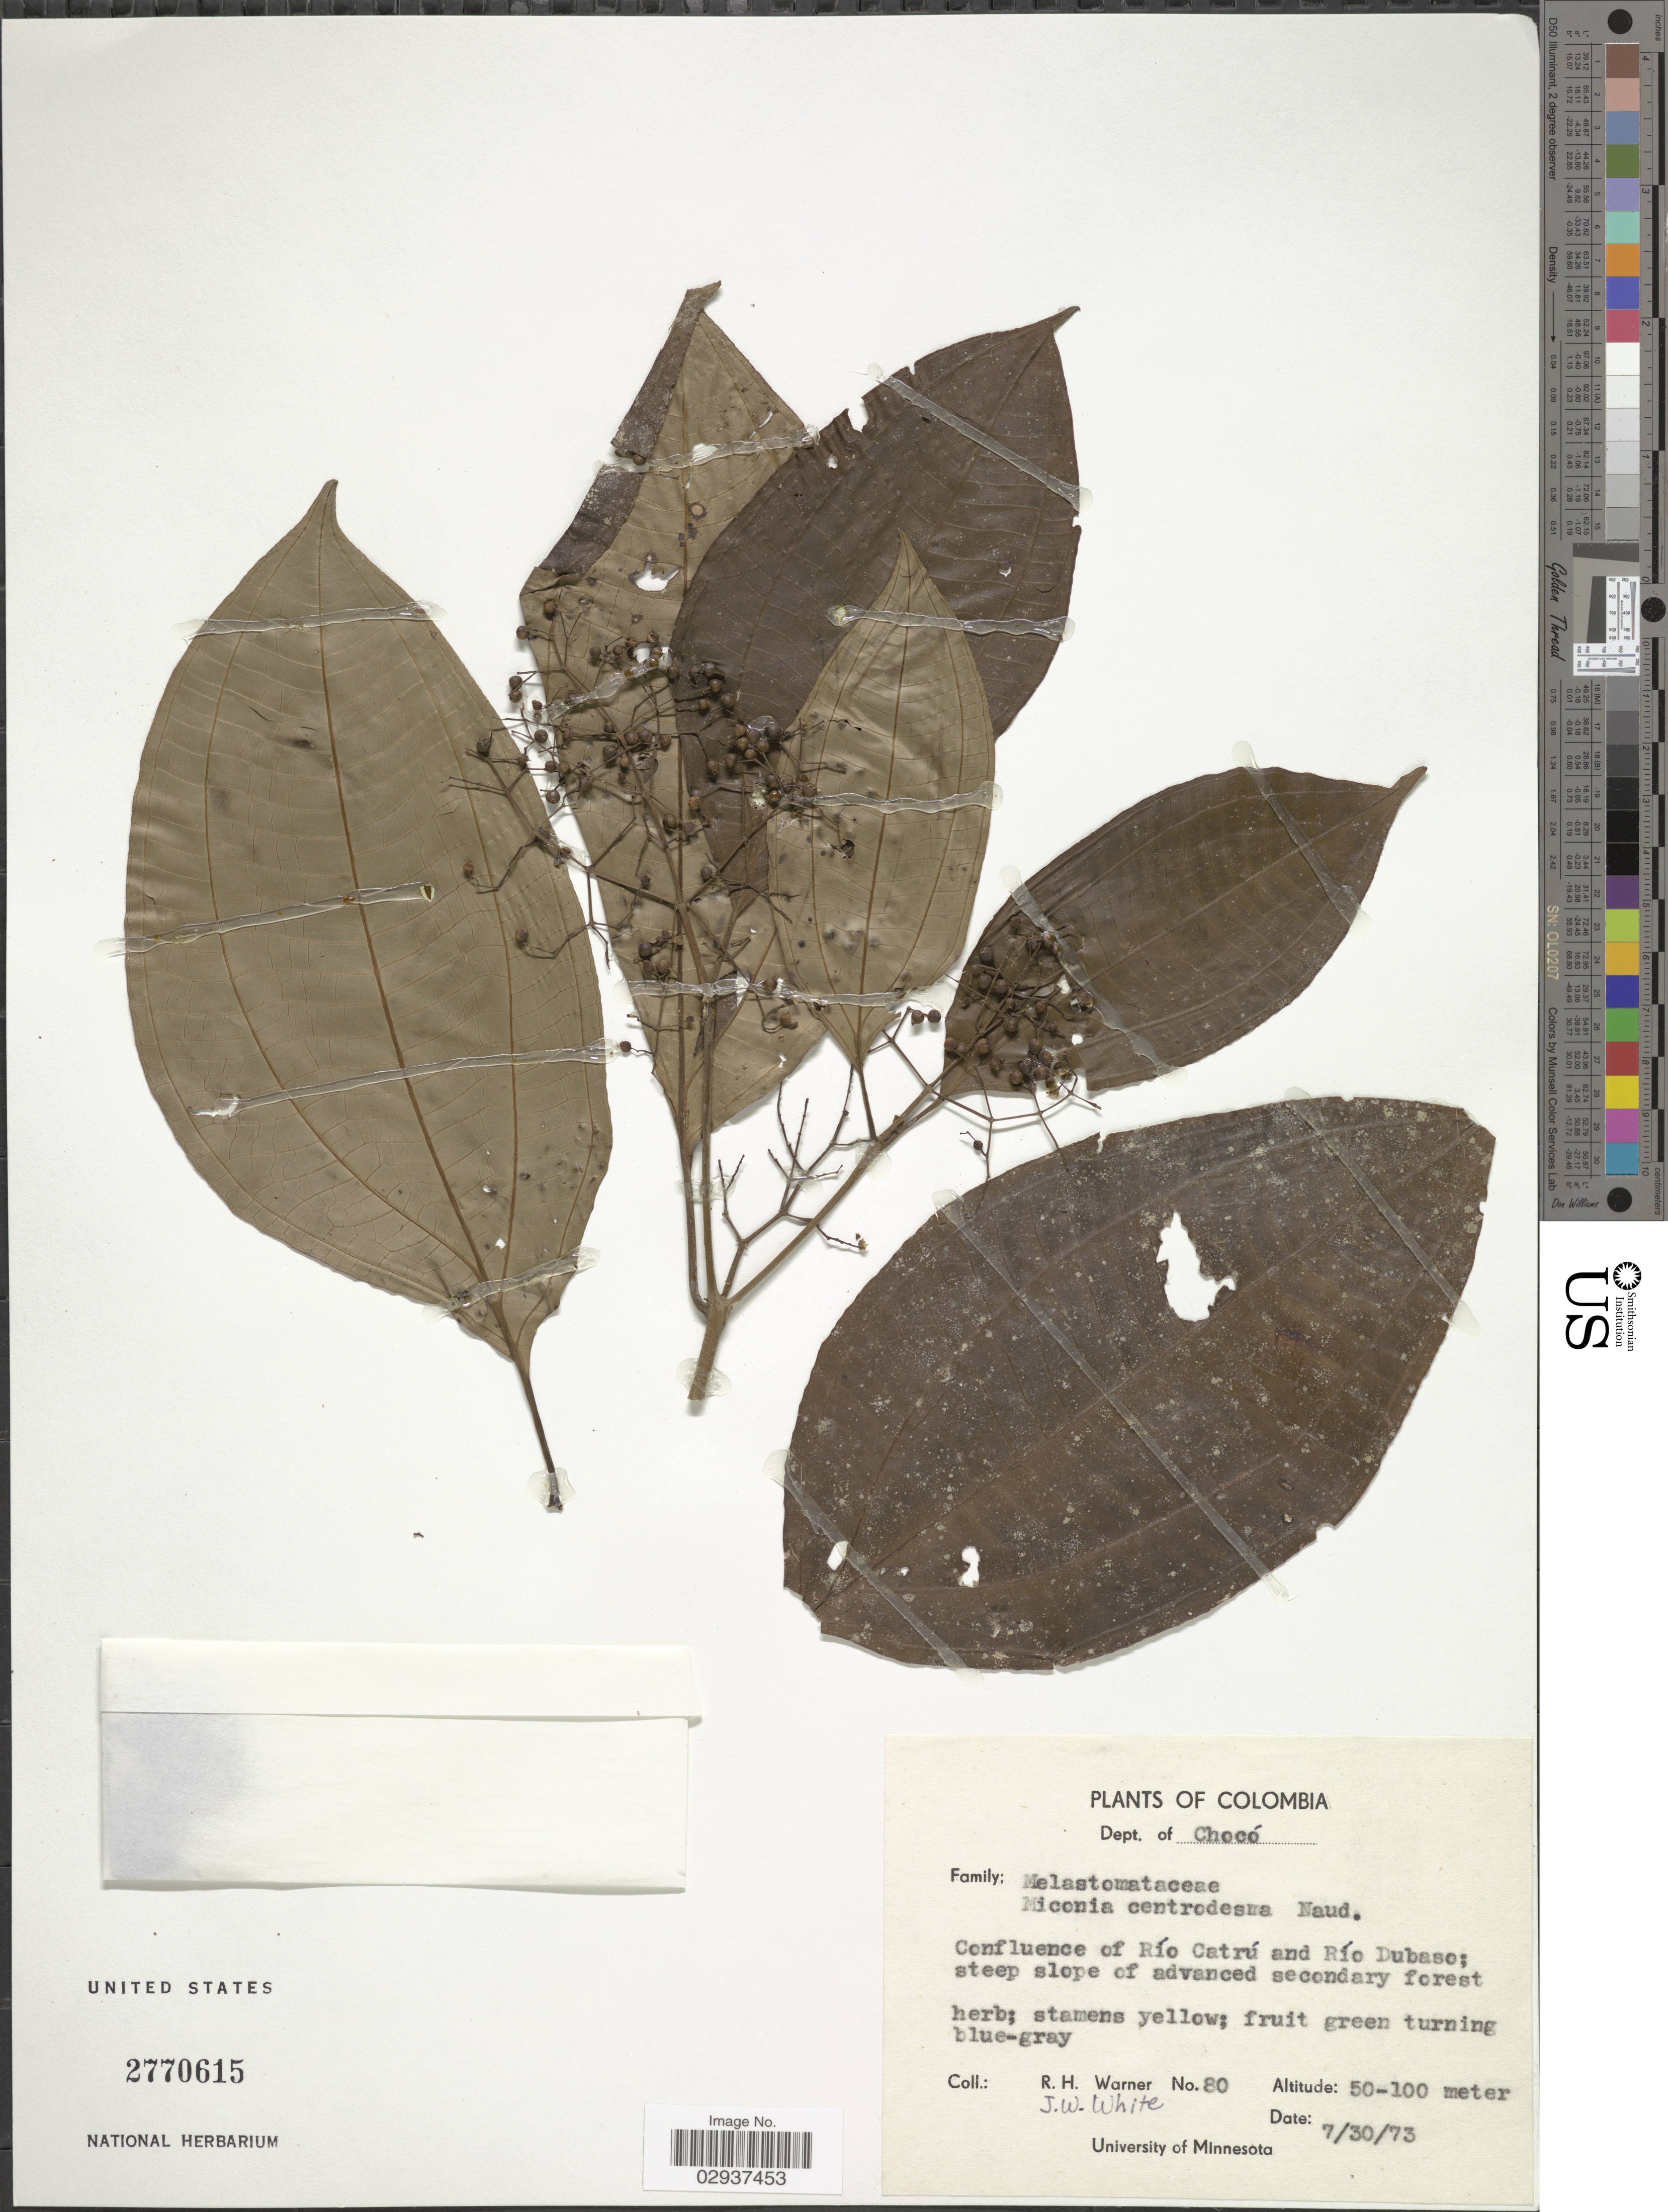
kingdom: Plantae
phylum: Tracheophyta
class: Magnoliopsida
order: Myrtales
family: Melastomataceae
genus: Miconia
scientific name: Miconia centrodesma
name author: Naudin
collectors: R. H. Warner & J. W. White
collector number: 80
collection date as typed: Transcribed d/m/y: 30/7/73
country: Colombia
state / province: Chocó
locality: Dept. of Chocó. Confluence of Río Catrú and Río Dubaso.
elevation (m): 50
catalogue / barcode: US 2770615